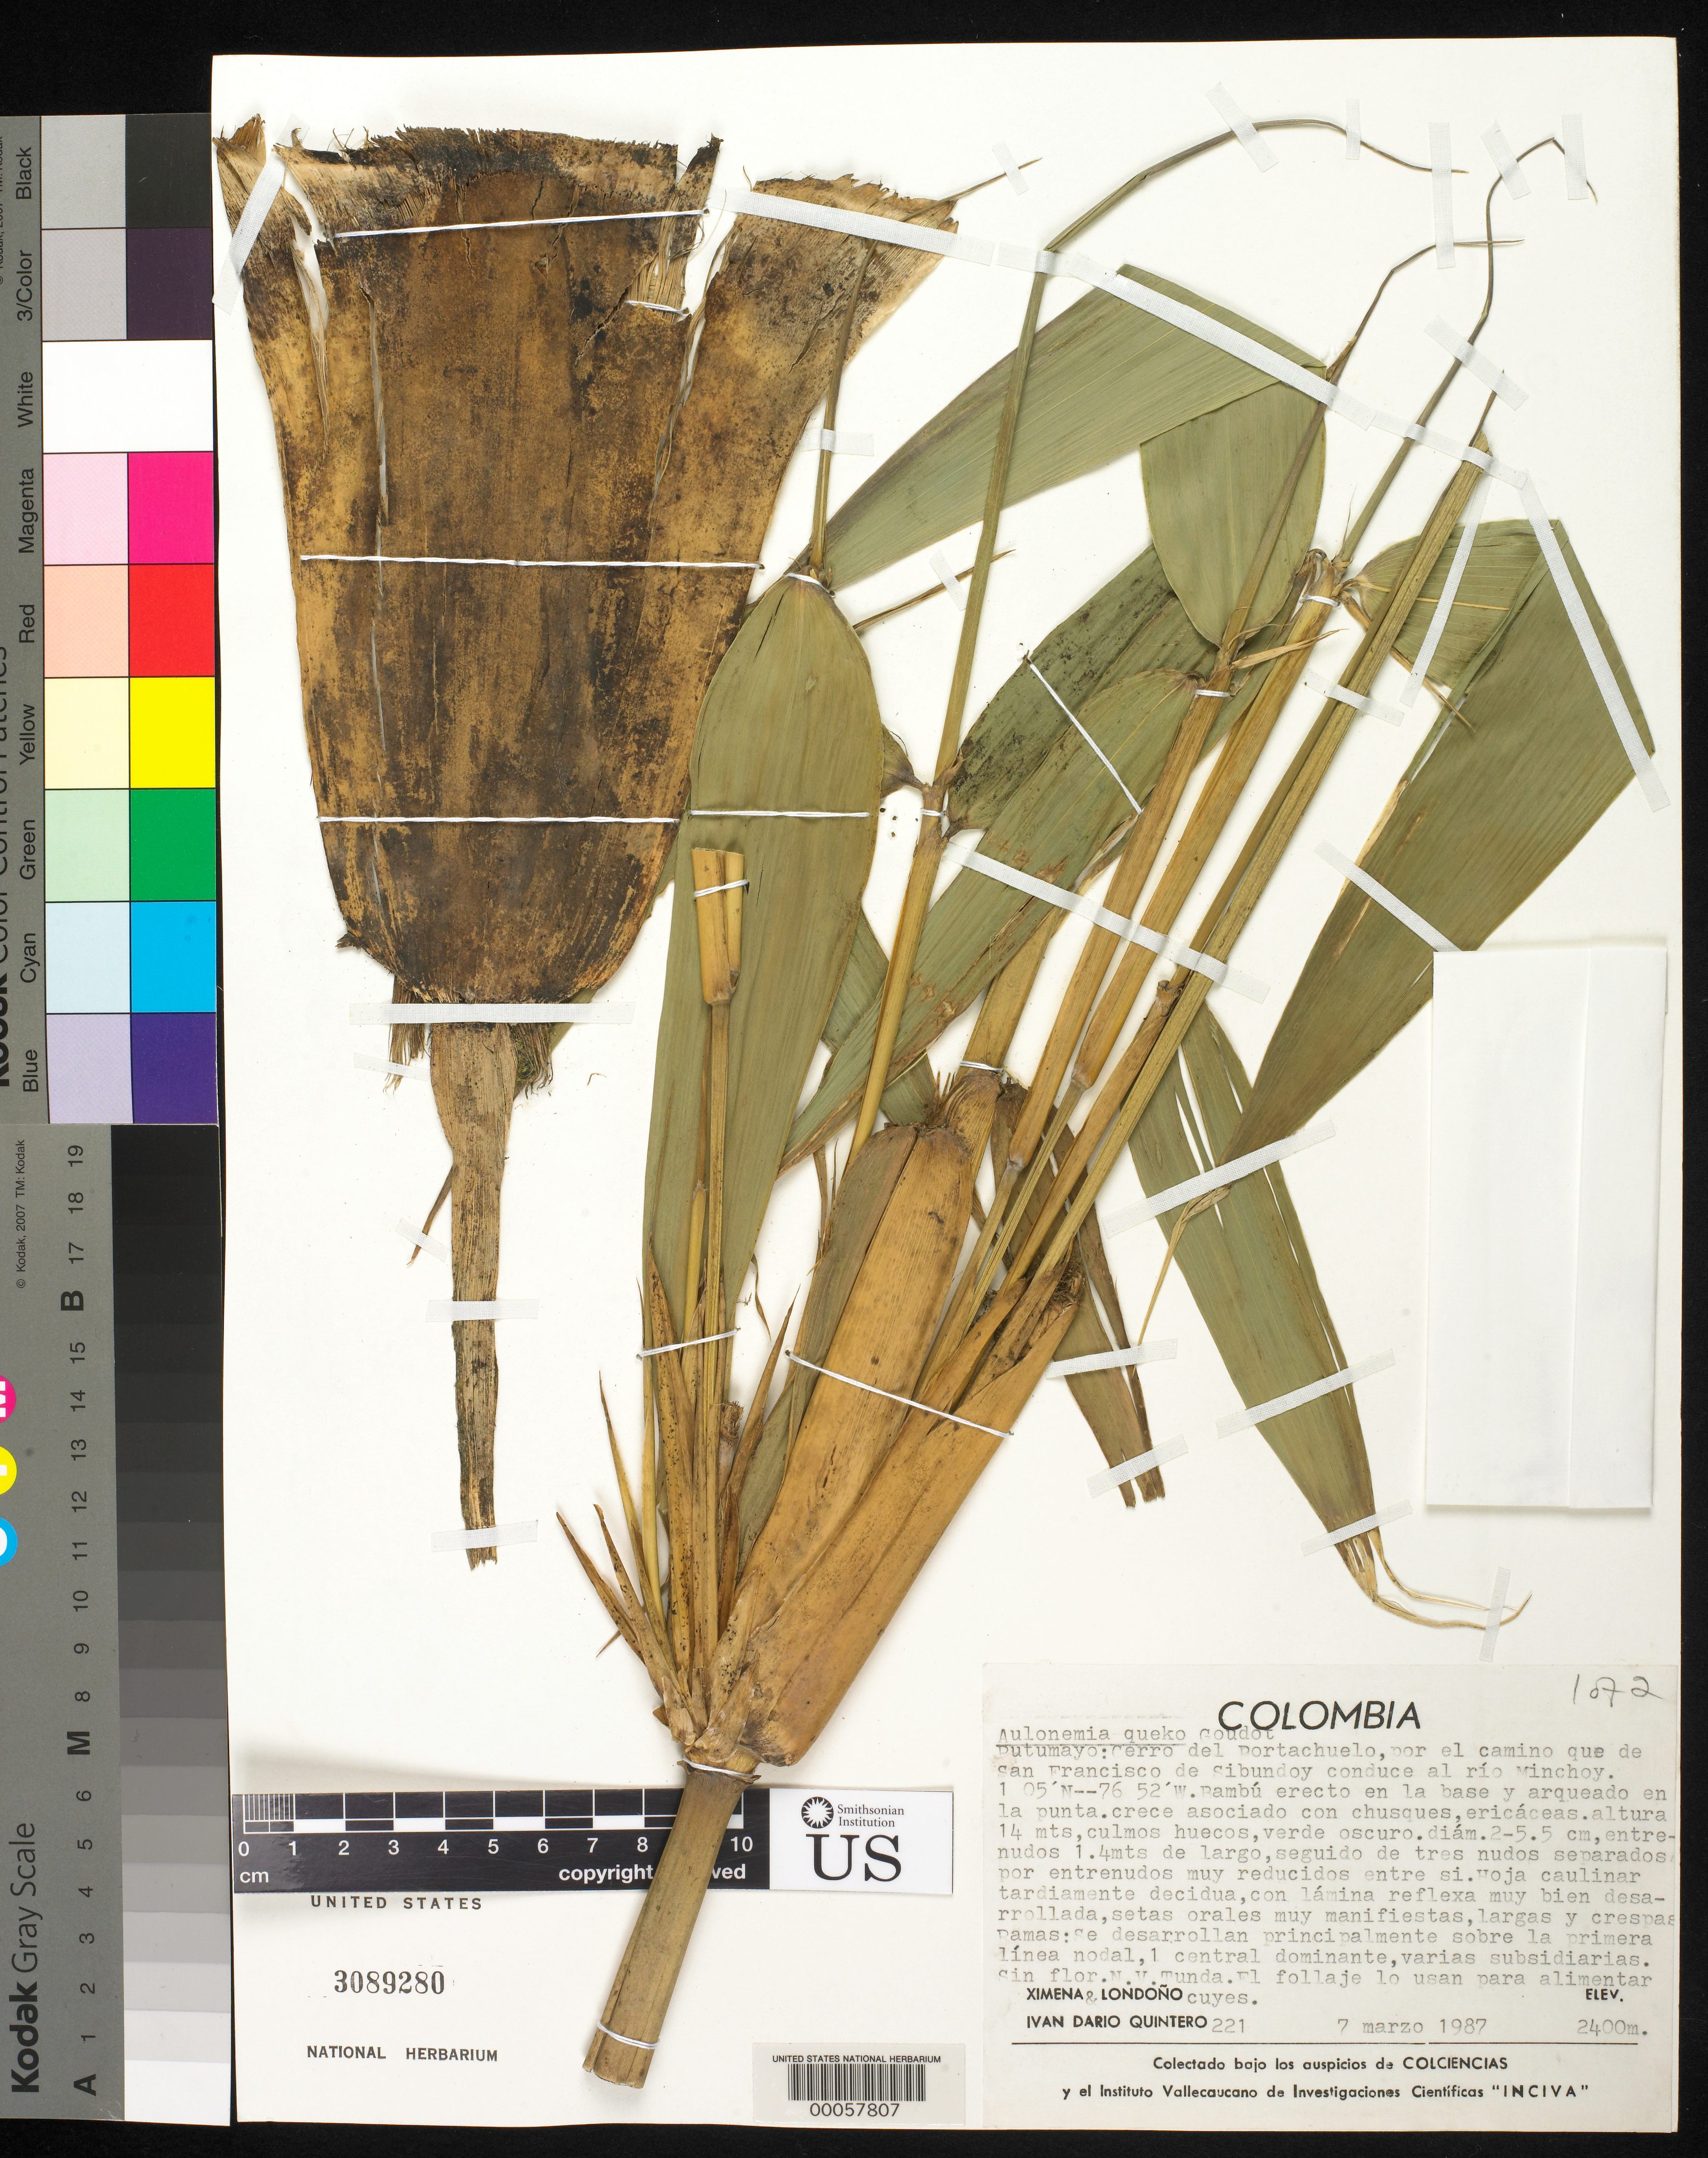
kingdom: Plantae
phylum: Tracheophyta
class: Liliopsida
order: Poales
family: Poaceae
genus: Aulonemia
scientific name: Aulonemia queko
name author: Goudot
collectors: X. Londoño & I. Quintero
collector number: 221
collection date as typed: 07 Mar 1987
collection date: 1987-03-07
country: Colombia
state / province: Putumayo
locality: Cerro del Portachuelo, San Francisco de Sibundoy road to the Minchoy River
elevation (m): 2400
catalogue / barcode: US 3089280